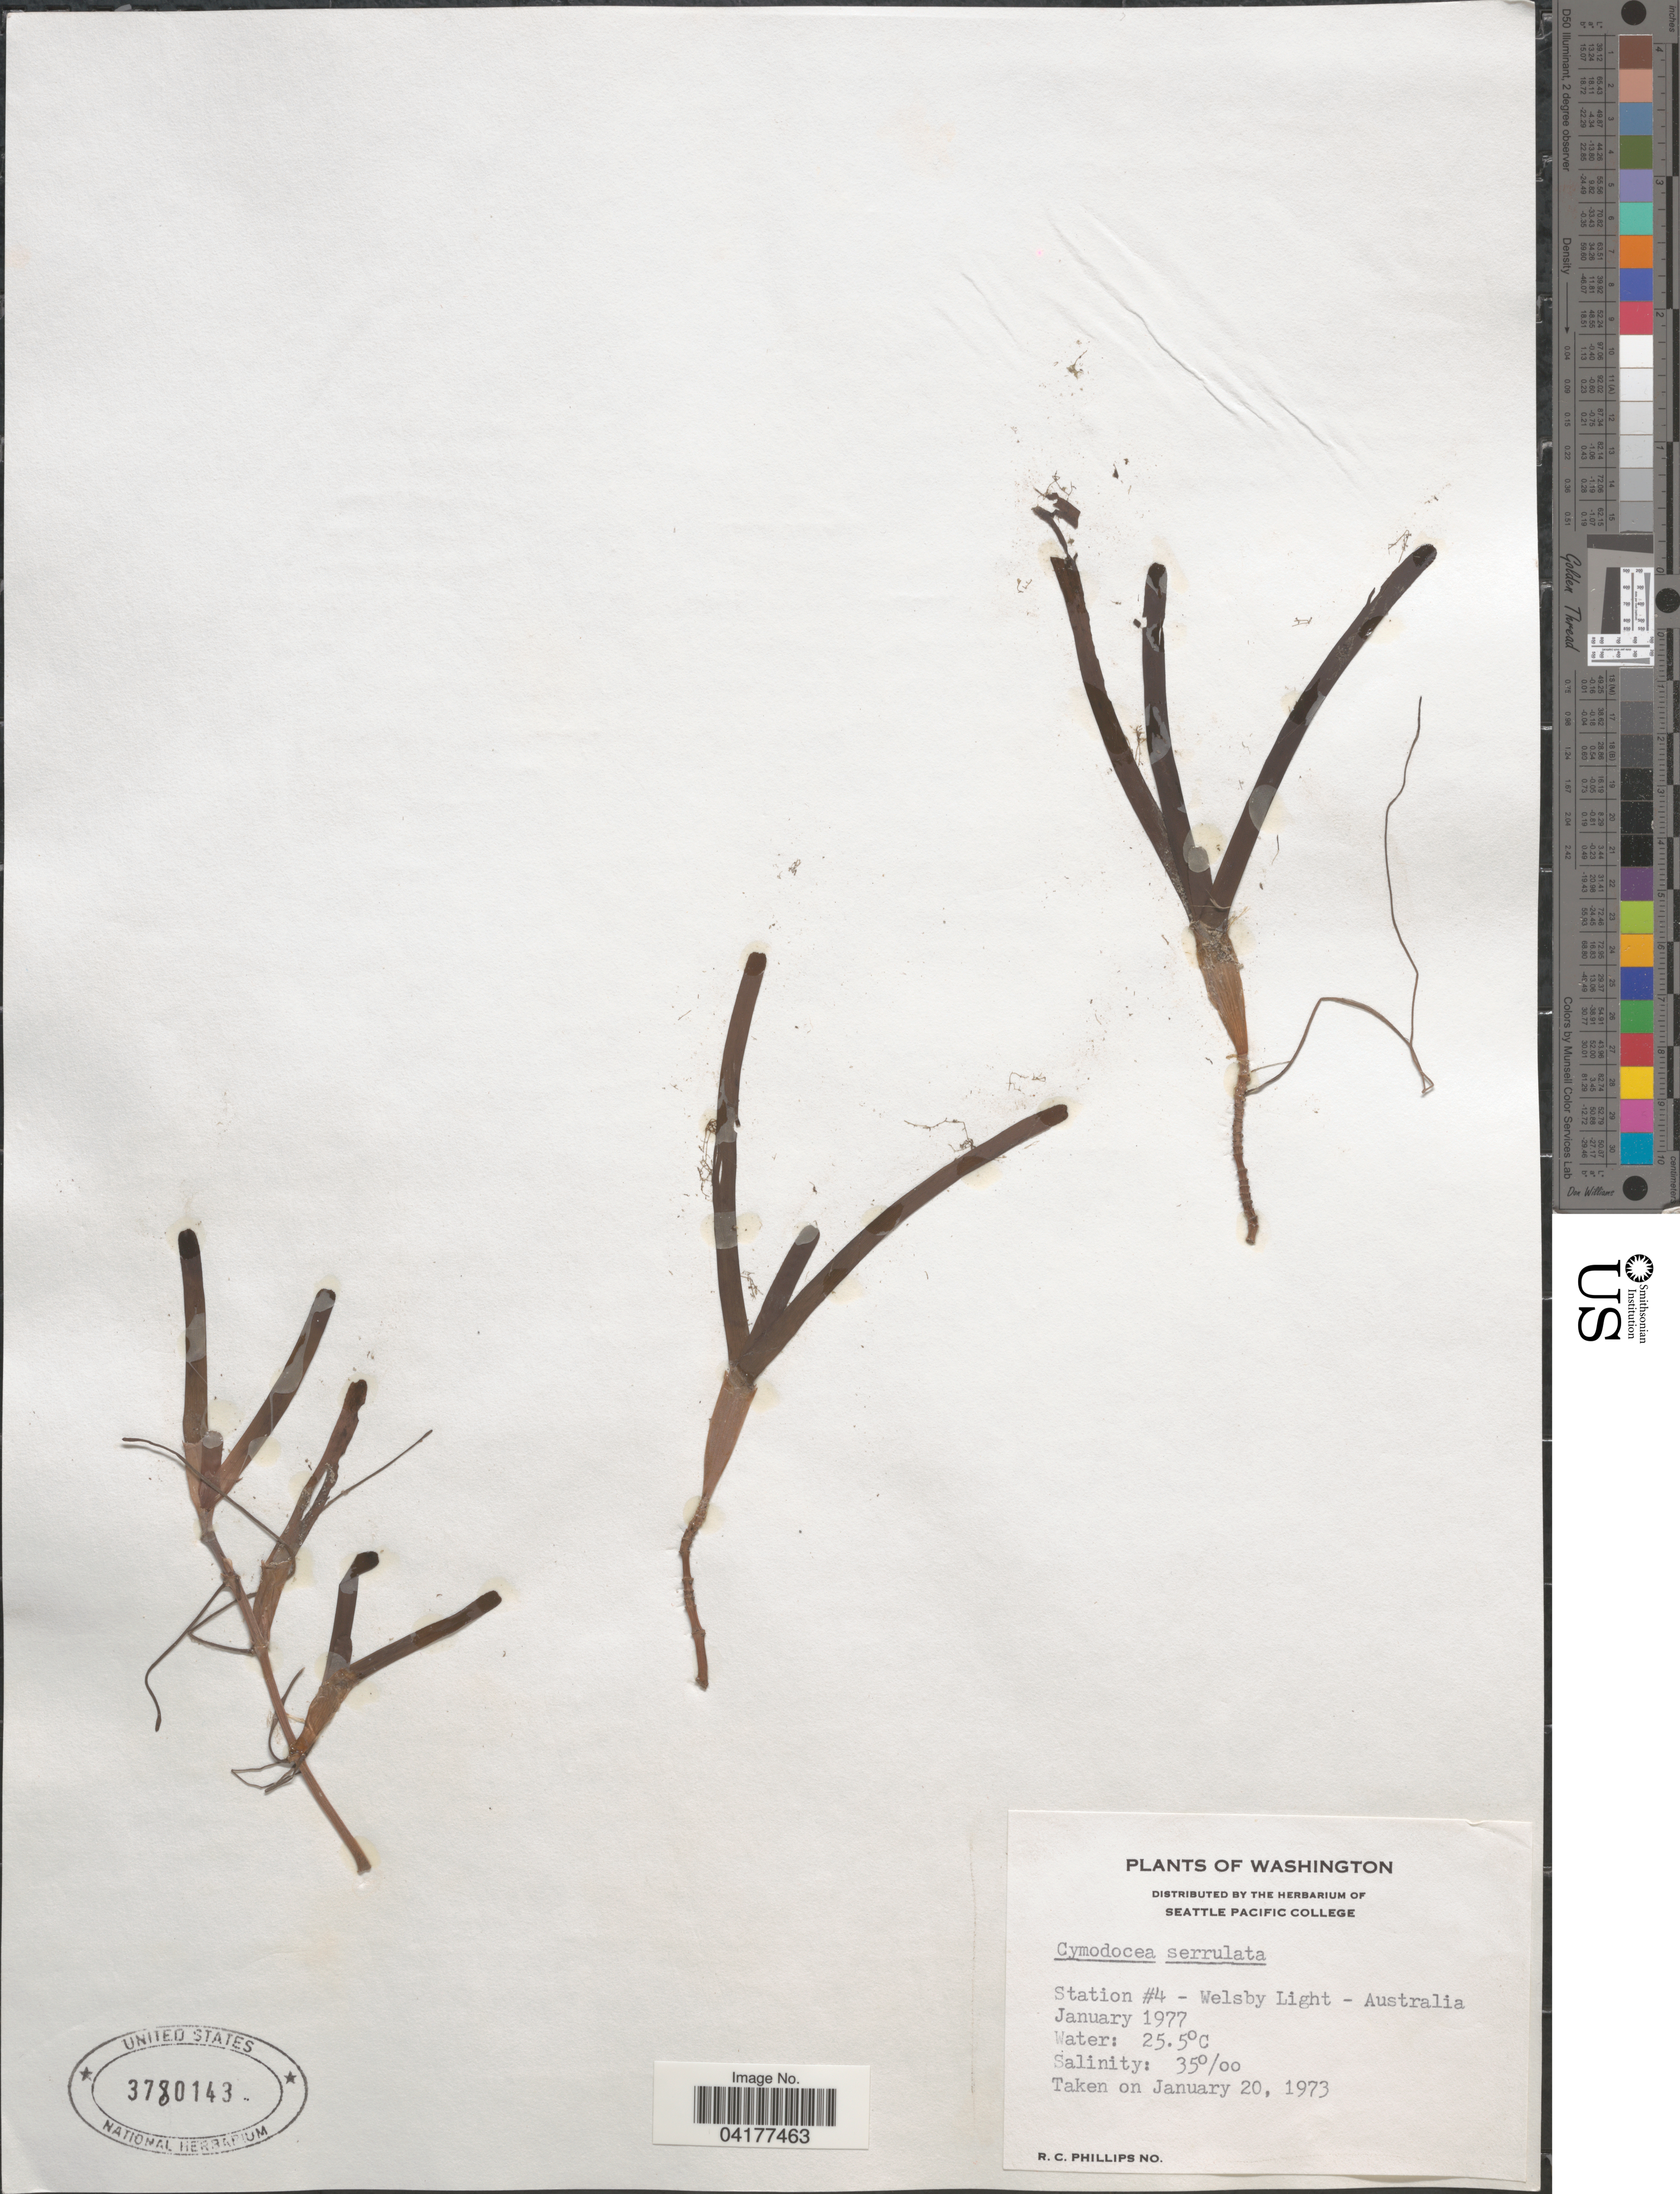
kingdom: Plantae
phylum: Tracheophyta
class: Liliopsida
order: Alismatales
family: Cymodoceaceae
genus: Cymodocea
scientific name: Cymodocea serrulata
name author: (R. Br.) Magnus & Ashers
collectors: R. C. Phillips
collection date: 1977-01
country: Australia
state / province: Queensland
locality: Station #4 - Welsby Light.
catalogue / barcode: US 3780143